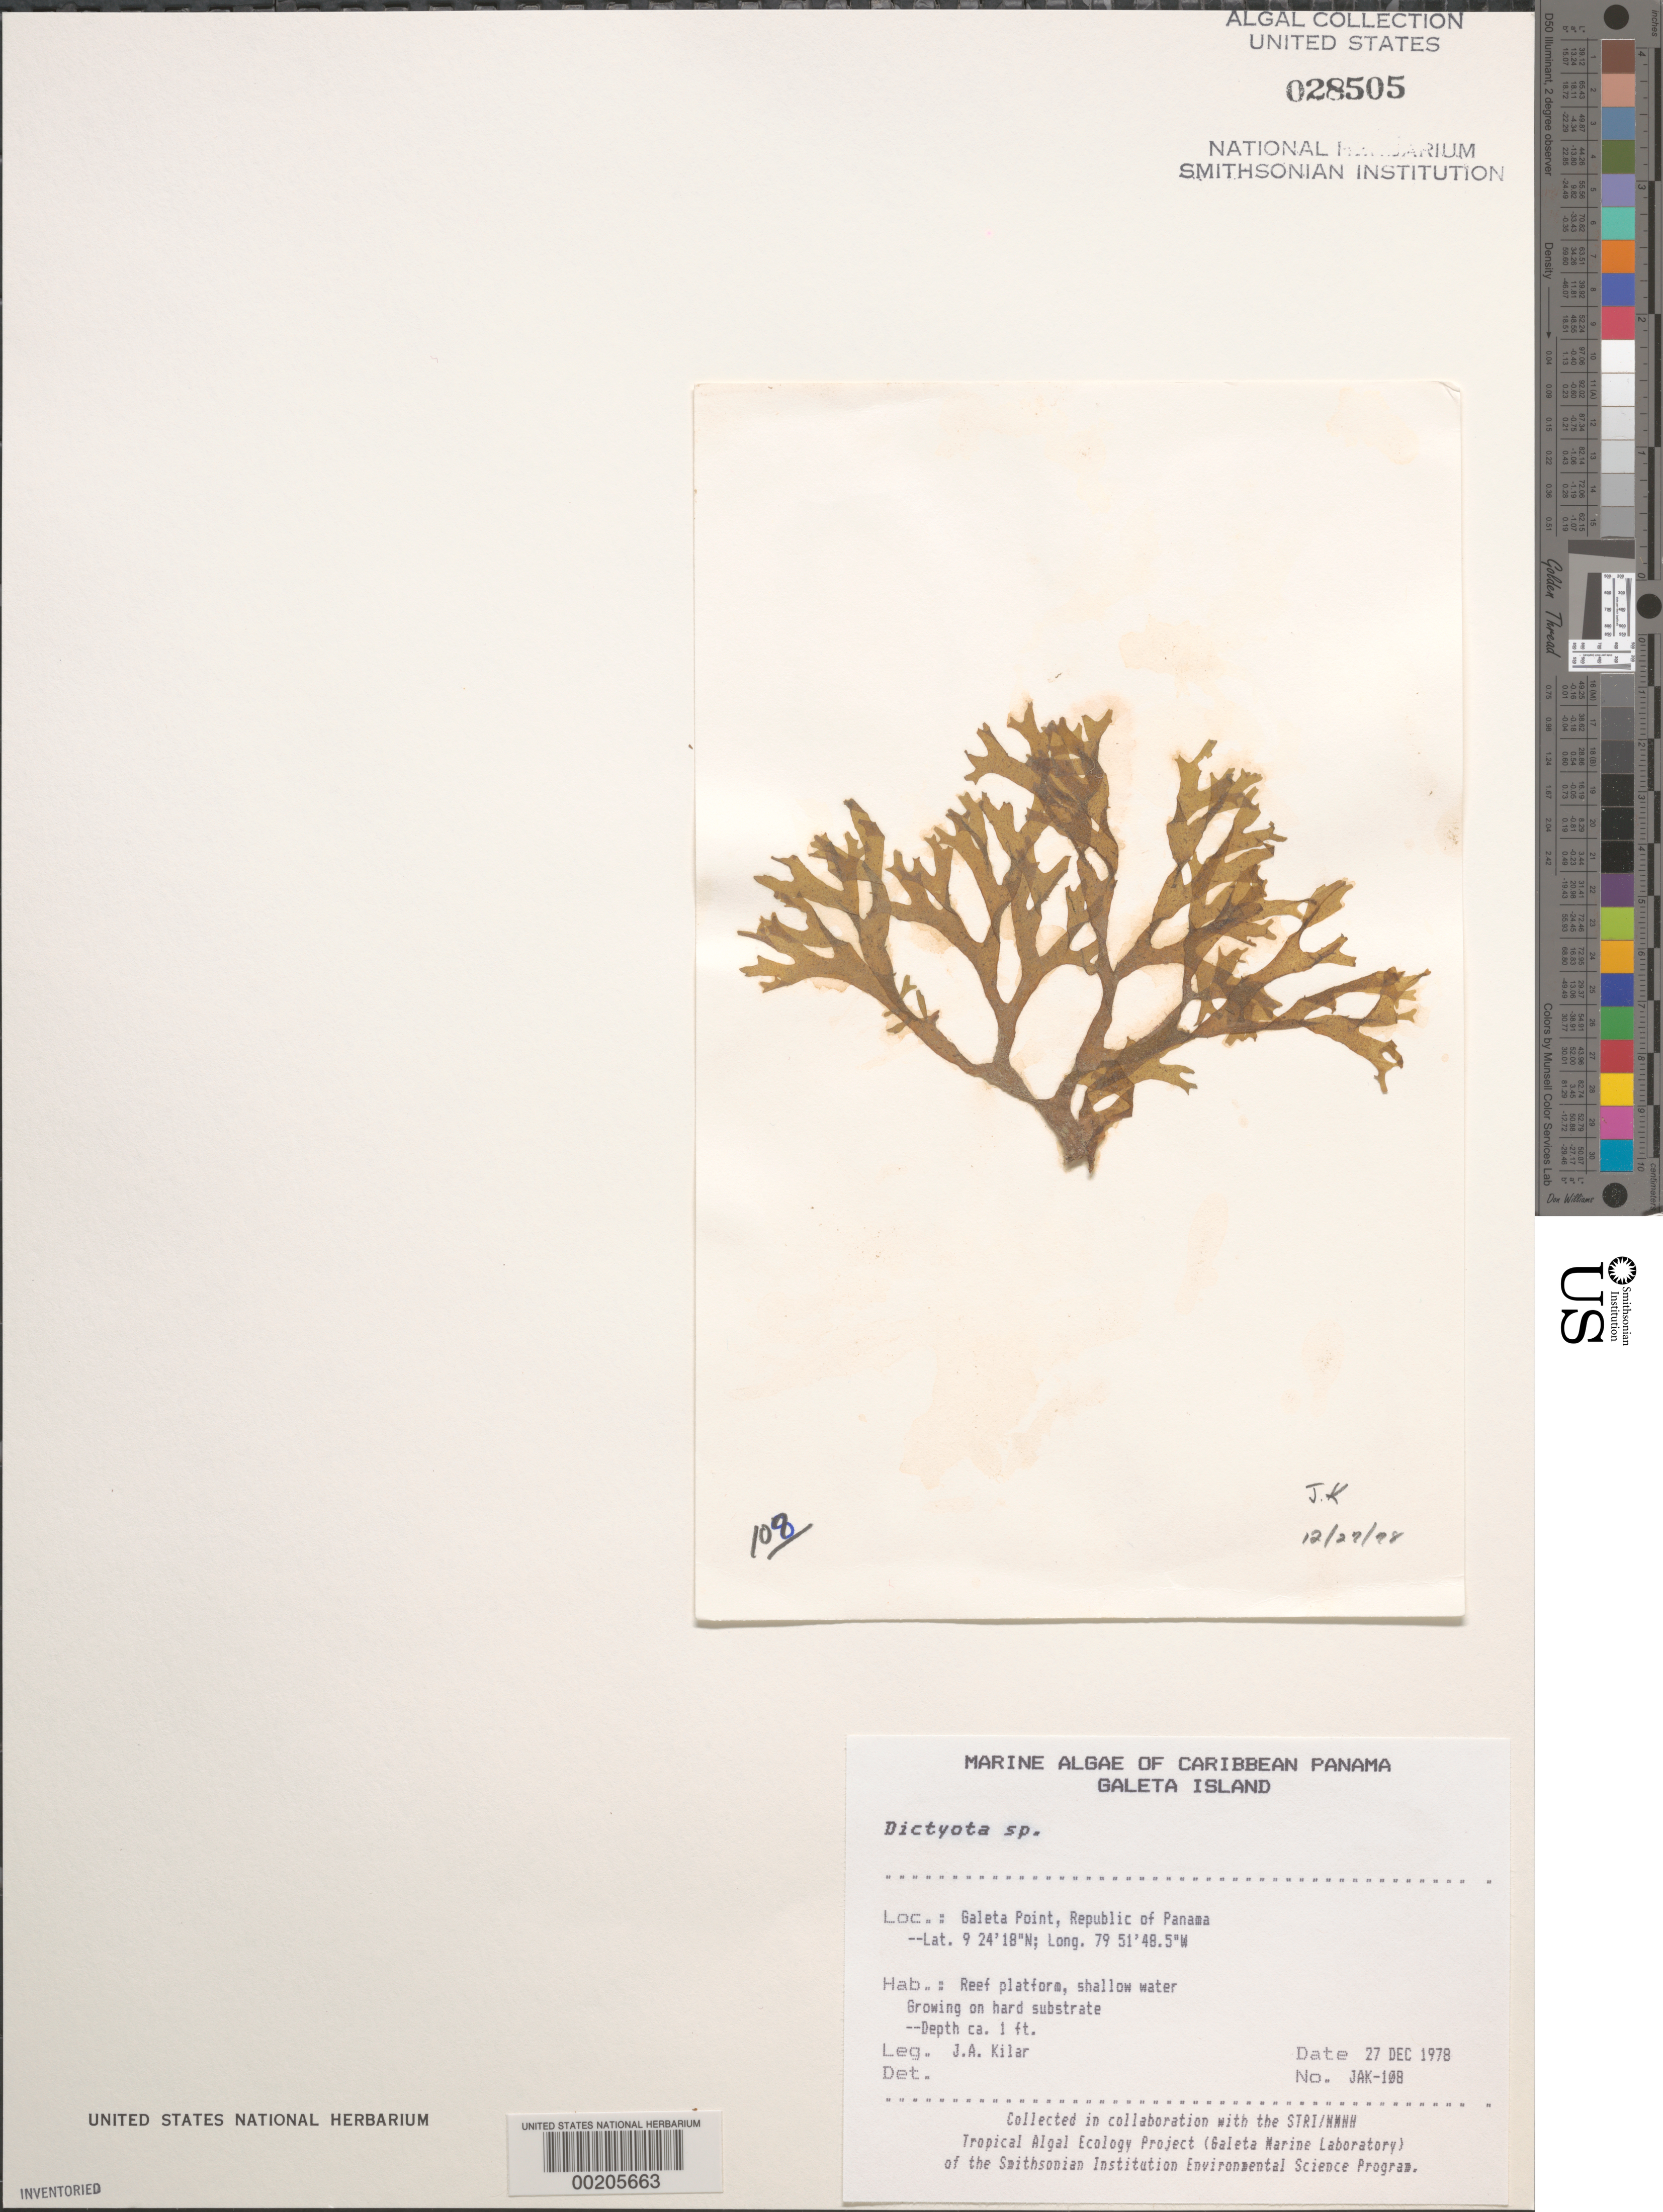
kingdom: Chromista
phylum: Ochrophyta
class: Phaeophyceae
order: Dictyotales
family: Dictyotaceae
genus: Dictyota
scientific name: Dictyota sp.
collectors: J. A. Kilar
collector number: JAK-108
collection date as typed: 27 Dec 1978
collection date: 1978-12-27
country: Panama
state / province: Colón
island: Galeta Island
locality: Galeta Point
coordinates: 9 24' 18" N, 79 51' 48.5" W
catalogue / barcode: US 28505